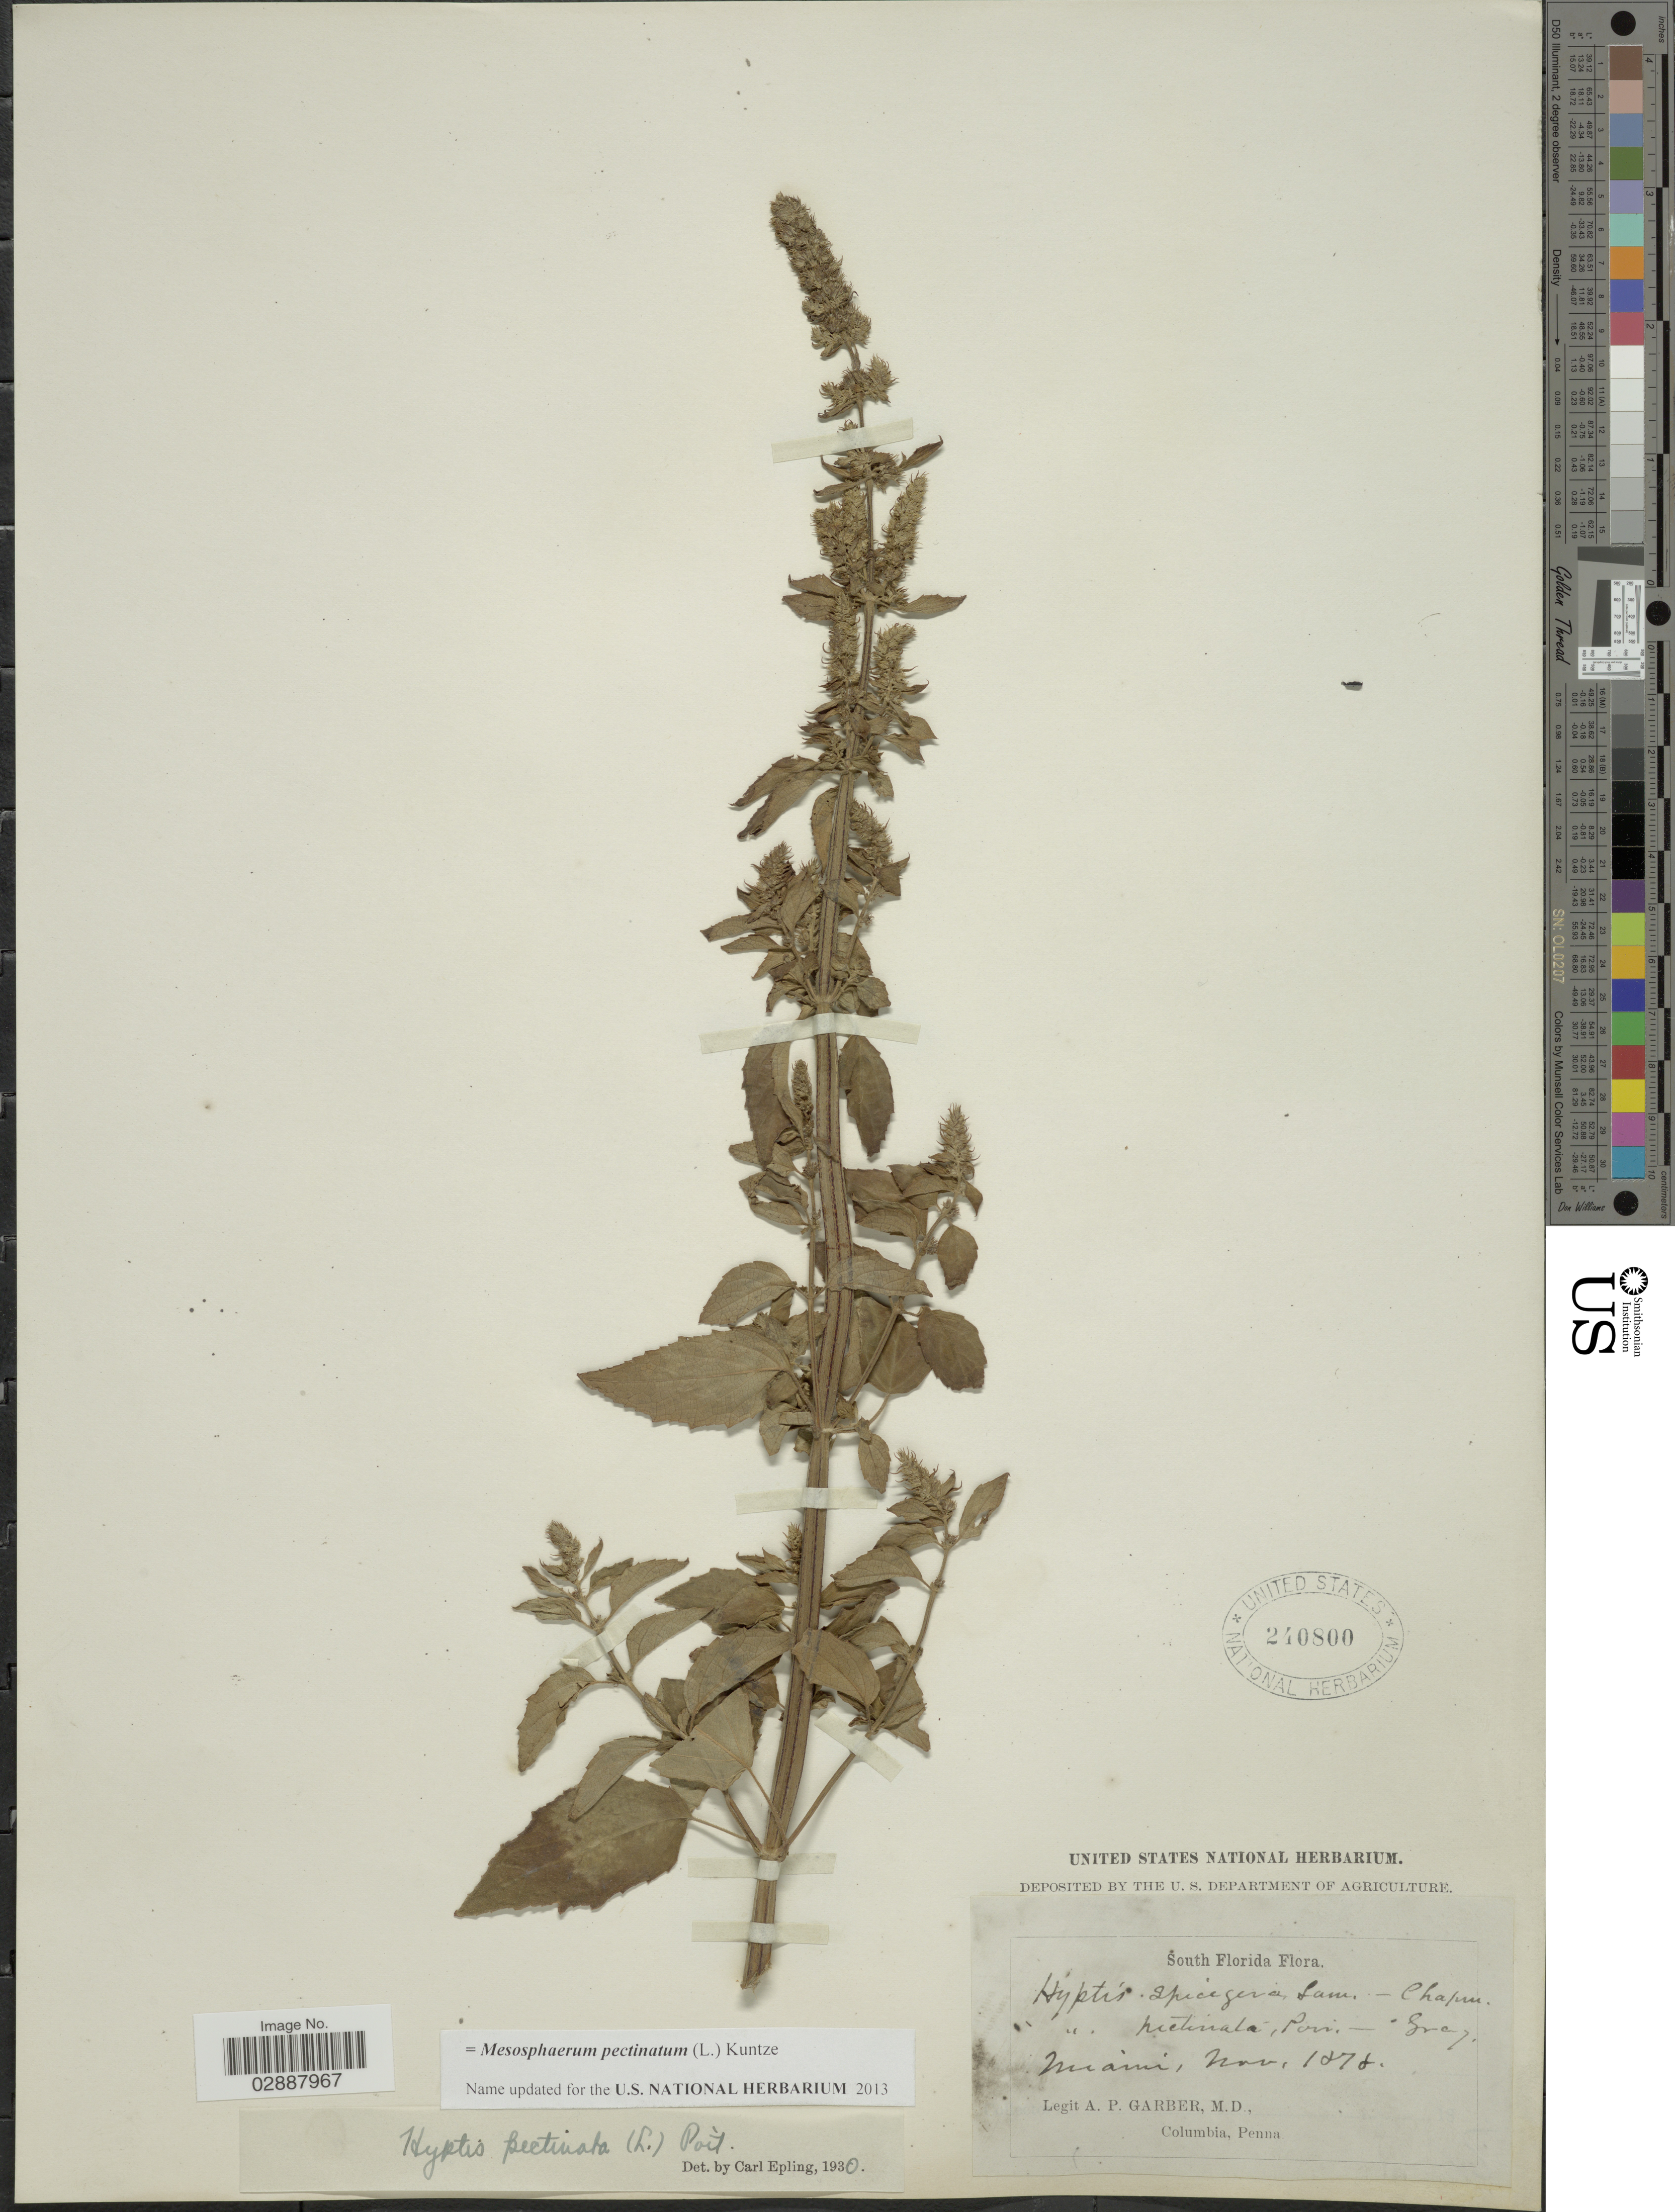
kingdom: Plantae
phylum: Tracheophyta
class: Magnoliopsida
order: Lamiales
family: Lamiaceae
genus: Mesosphaerum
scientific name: Mesosphaerum pectinatum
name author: (L.) Kuntze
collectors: A. P. Garber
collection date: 1878-11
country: United States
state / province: Florida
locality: South Florida, Miami.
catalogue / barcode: US 240800